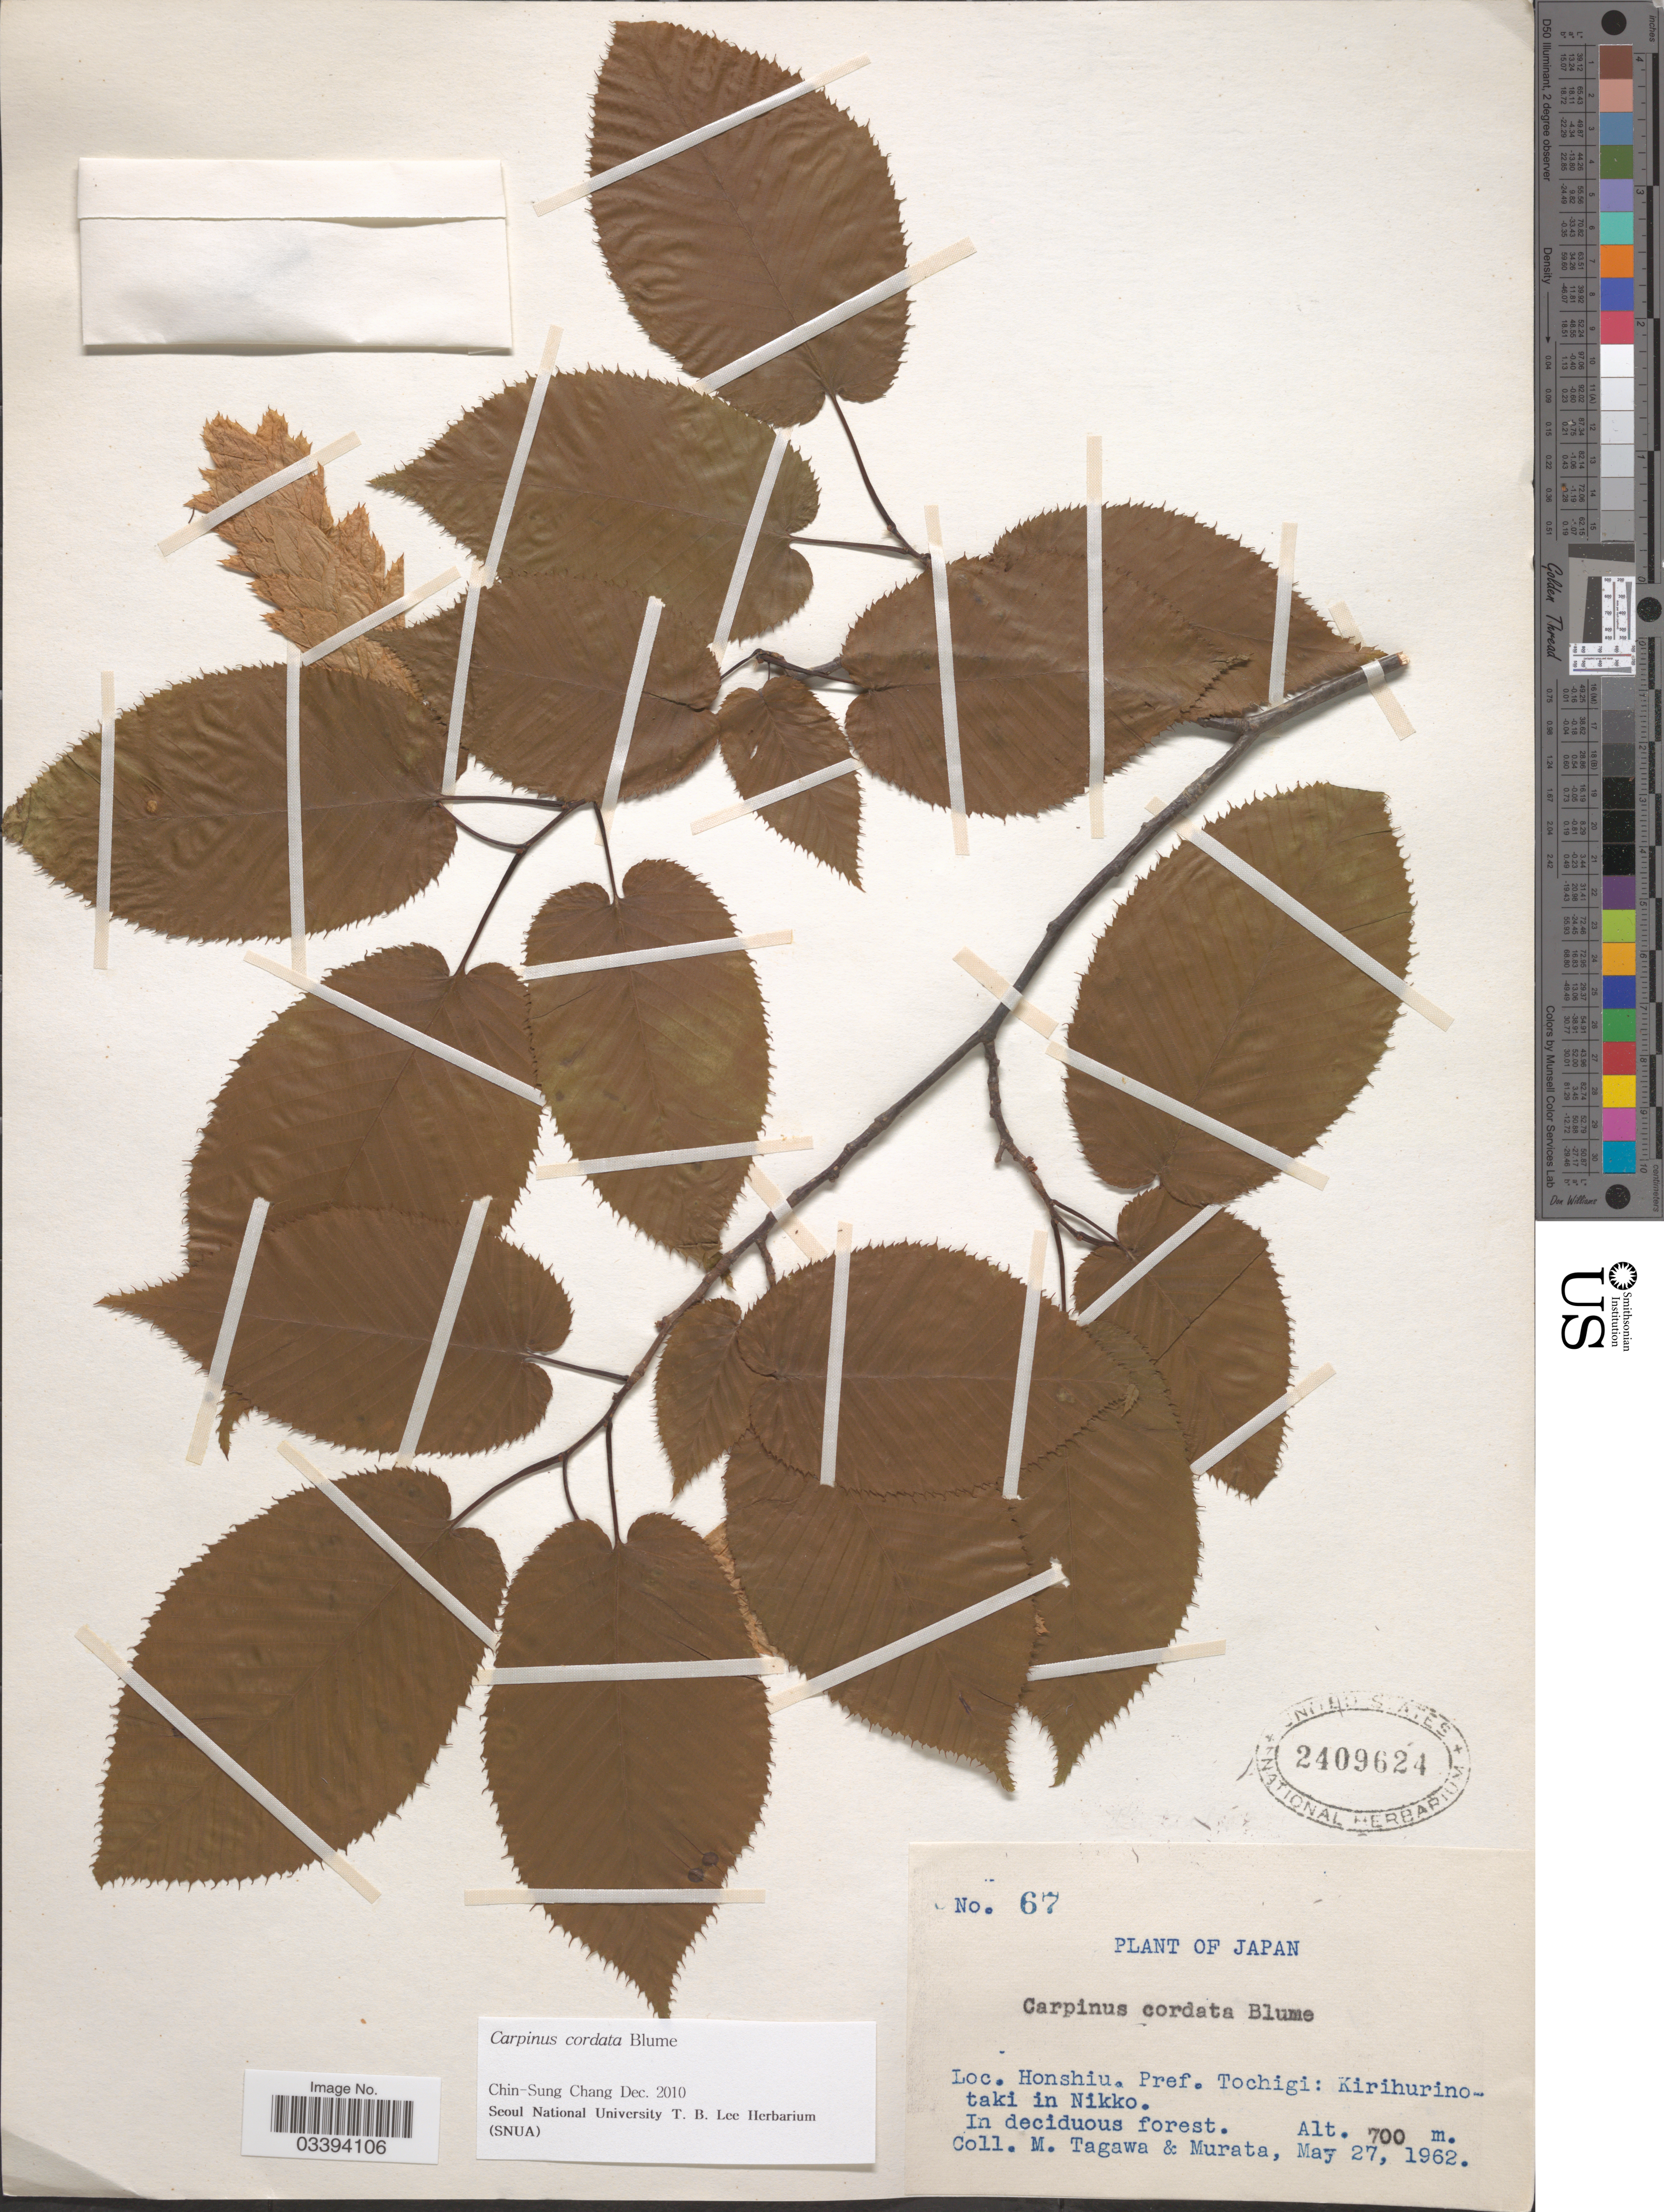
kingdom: Plantae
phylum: Tracheophyta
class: Magnoliopsida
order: Fagales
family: Betulaceae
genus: Carpinus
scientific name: Carpinus cordata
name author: Blume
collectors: M. Tagawa & Murata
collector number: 67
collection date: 1962-05-27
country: Japan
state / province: Totigi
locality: Honshiu. Pref. Tochigi: ‏Kirihurinotaki in Nikko.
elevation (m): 700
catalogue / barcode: US 2409624